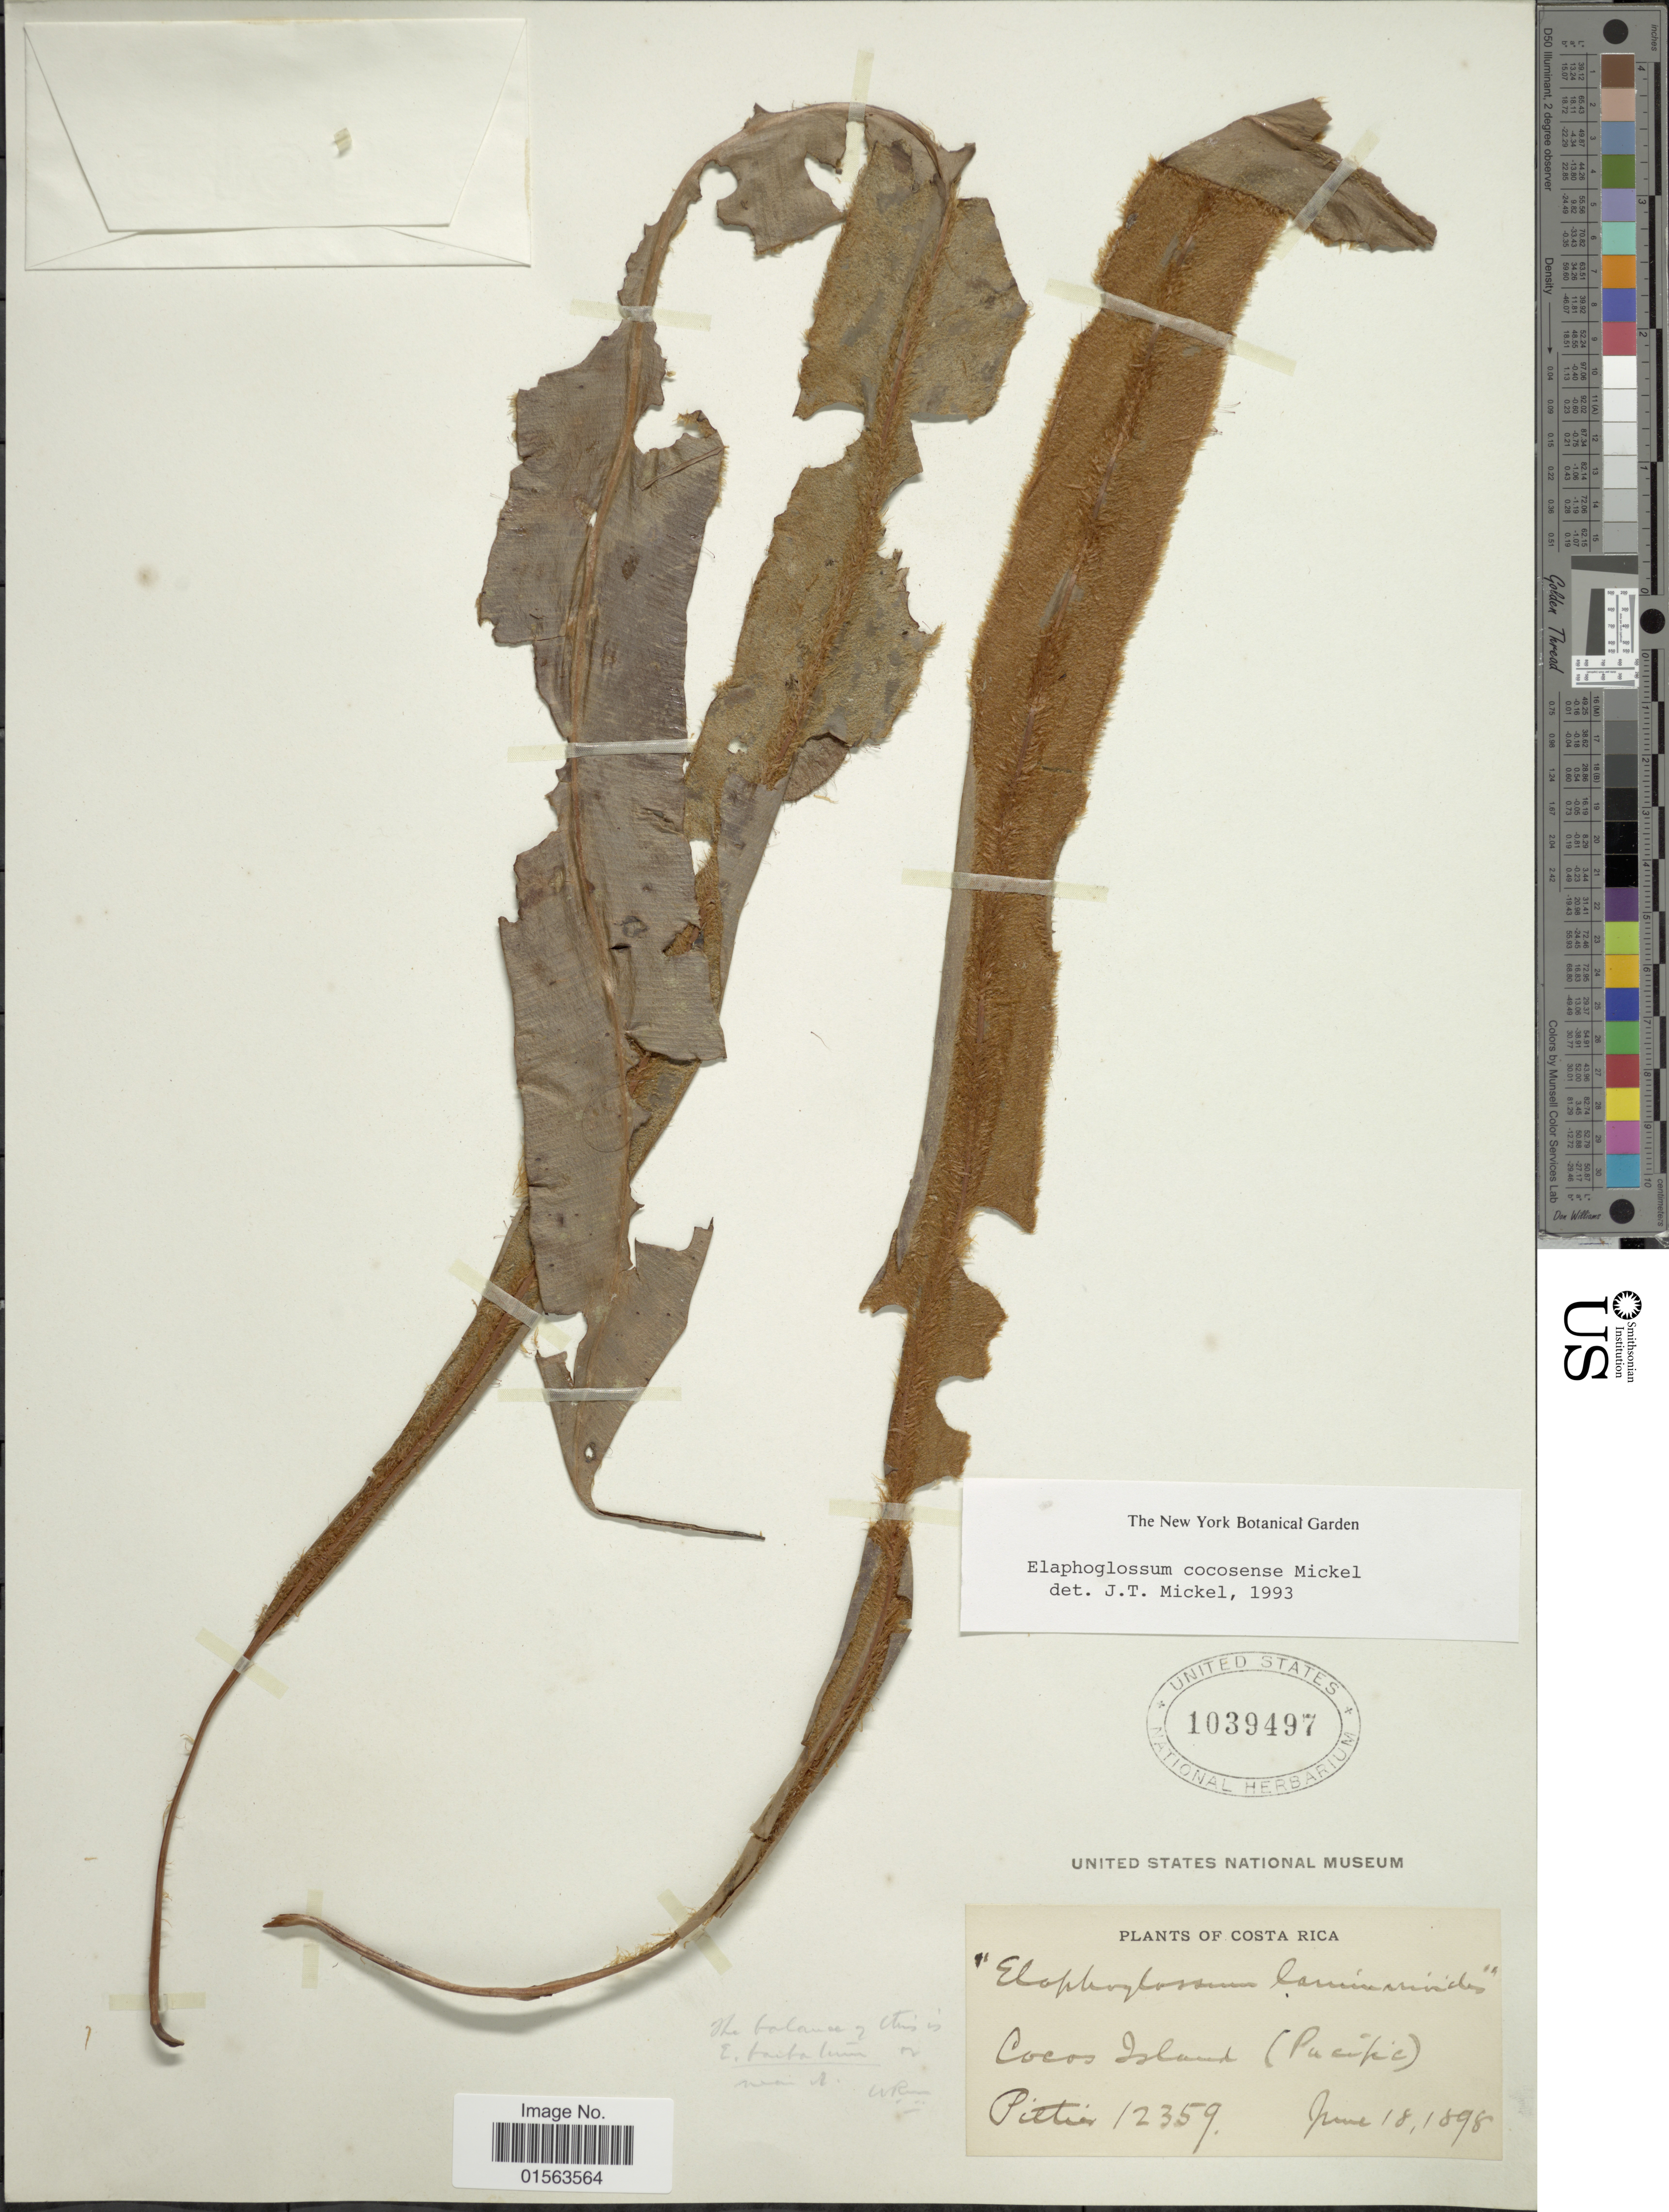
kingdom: Plantae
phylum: Tracheophyta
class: Polypodiopsida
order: Polypodiales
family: Dryopteridaceae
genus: Elaphoglossum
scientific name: Elaphoglossum cocosense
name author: Mickel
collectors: Pittier, --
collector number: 12359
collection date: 1898-06-18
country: Costa Rica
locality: Cocos Island (Pacifique)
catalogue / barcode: US 1039497